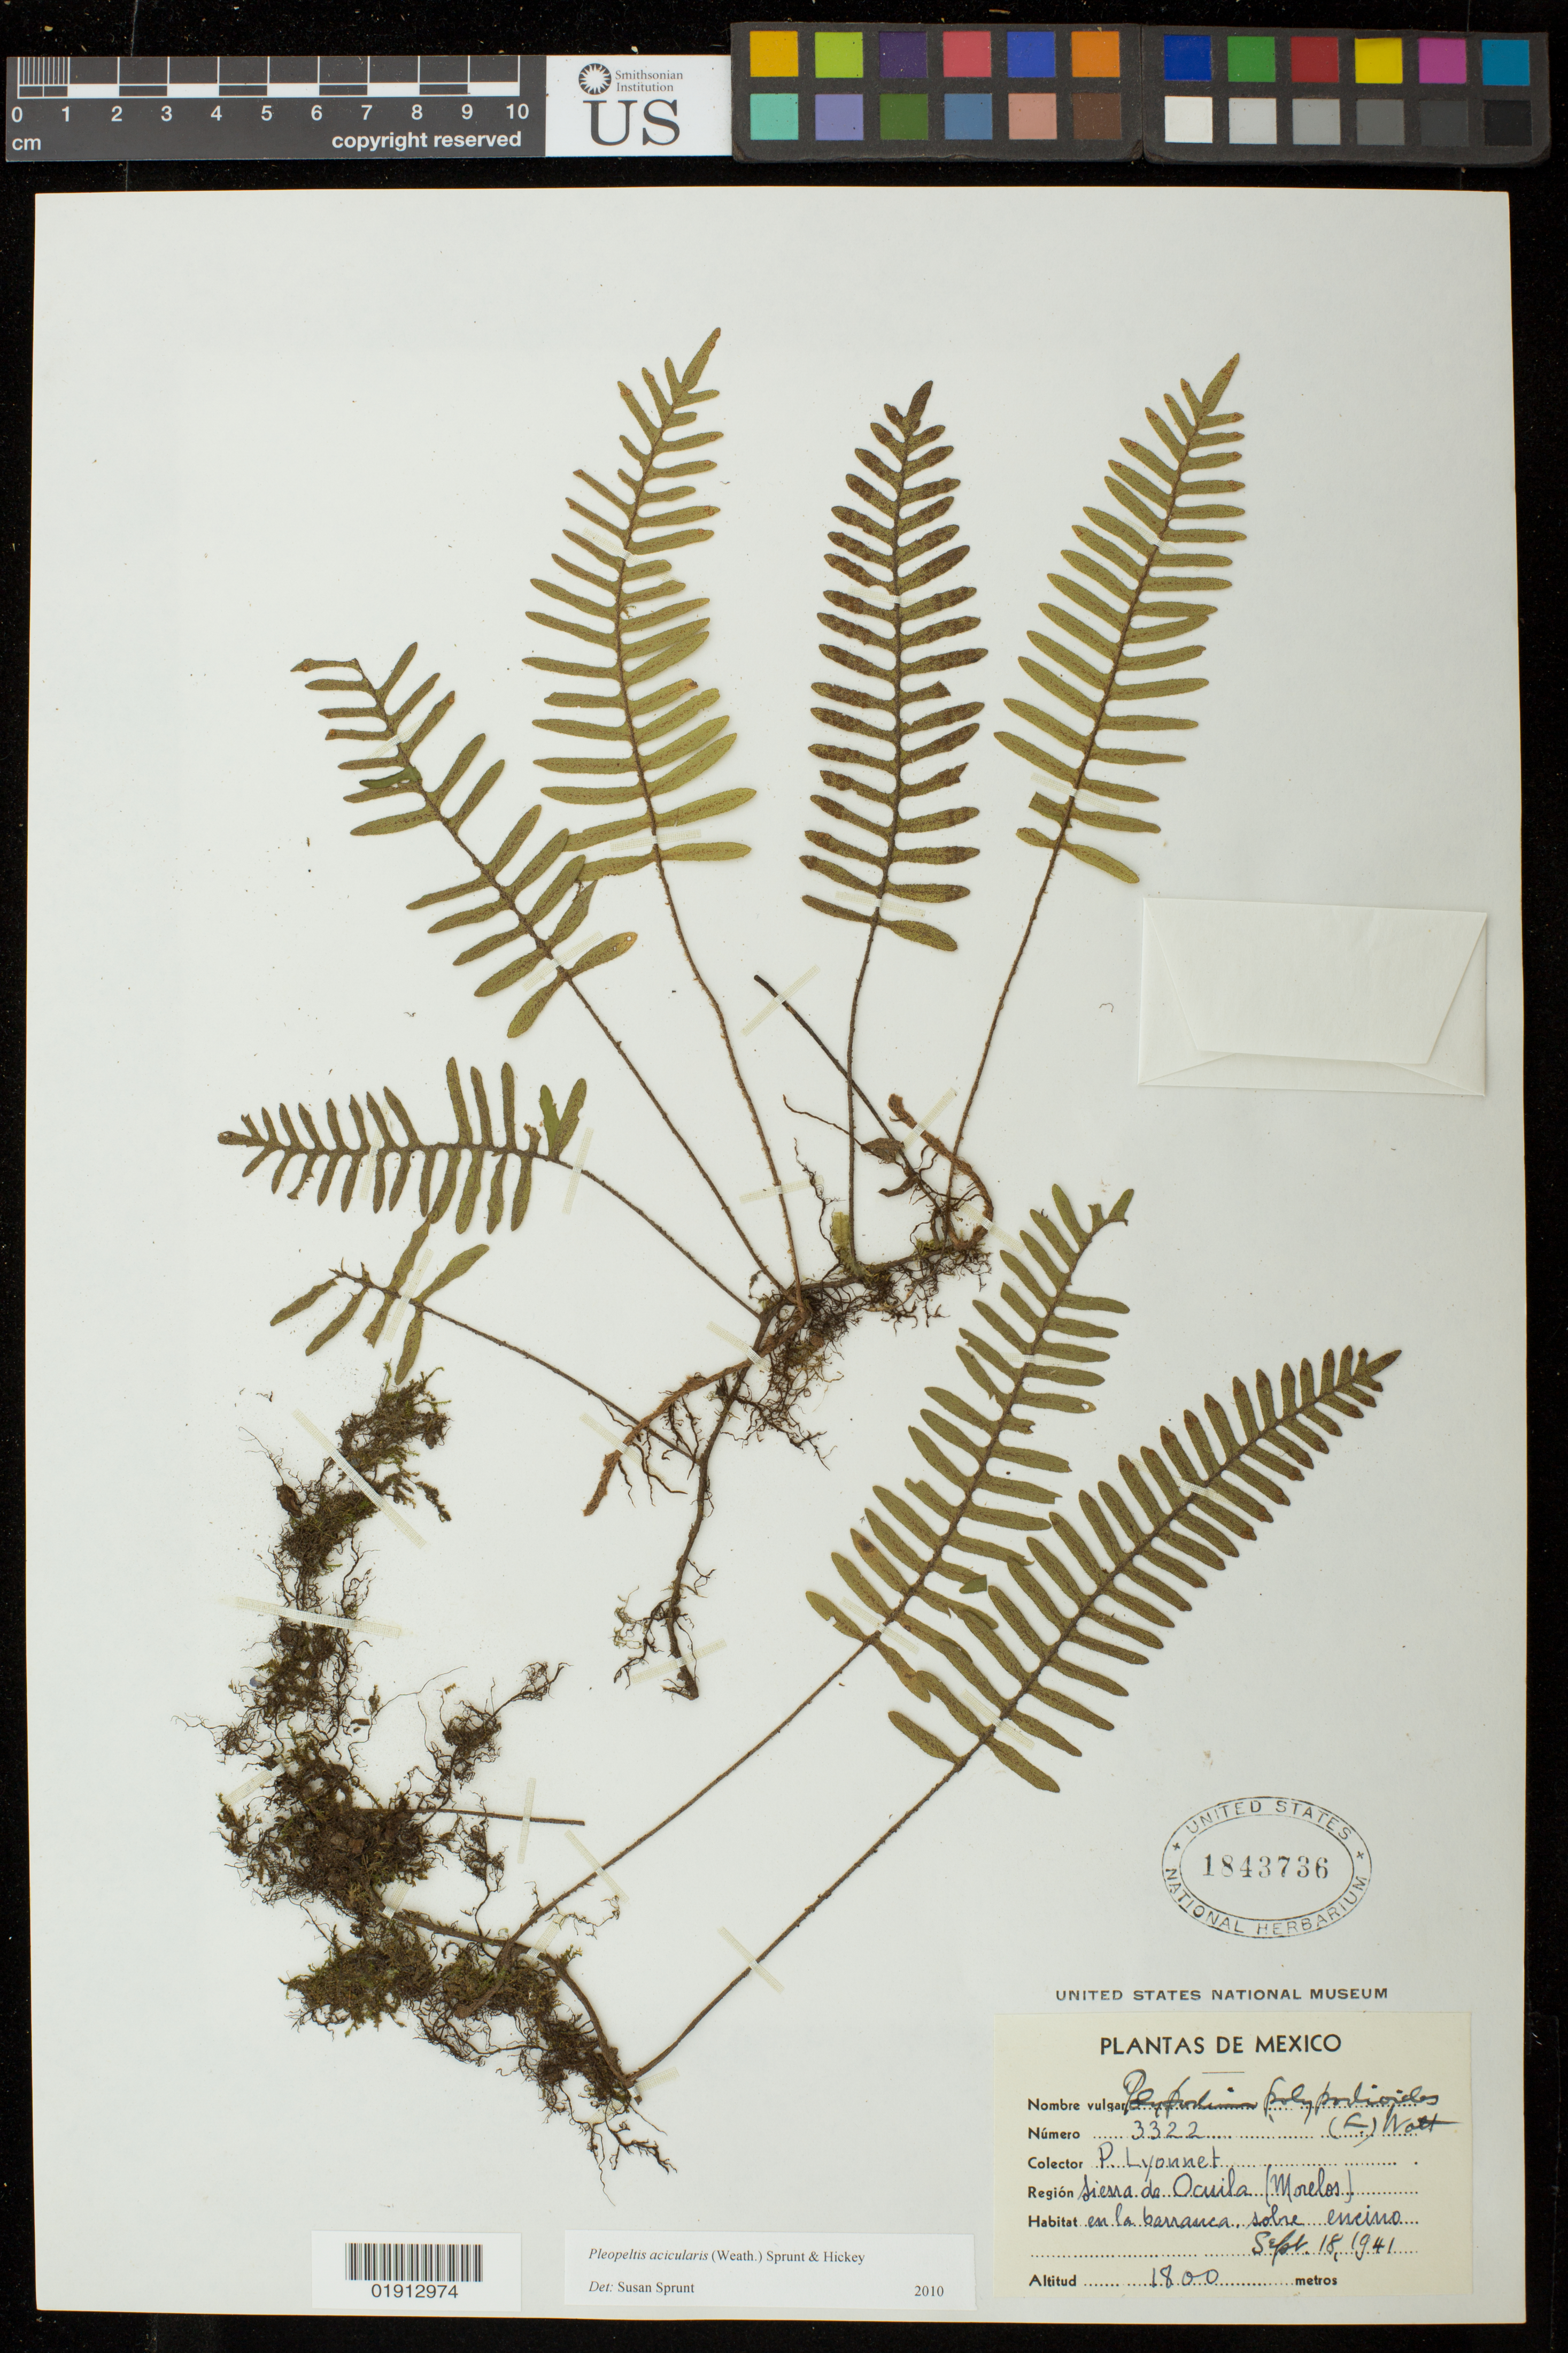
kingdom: Plantae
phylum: Tracheophyta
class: Polypodiopsida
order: Polypodiales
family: Polypodiaceae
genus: Pleopeltis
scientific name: Pleopeltis acicularis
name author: (Weath.) A.R. Sm. & Krömer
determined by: Sprunt, S. V.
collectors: P. Lyonnet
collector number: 3322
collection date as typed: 18 Sep 1941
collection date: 1941-09-18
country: Mexico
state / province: Morelos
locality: Sierra de Ocuila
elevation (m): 1800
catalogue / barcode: US 1843736